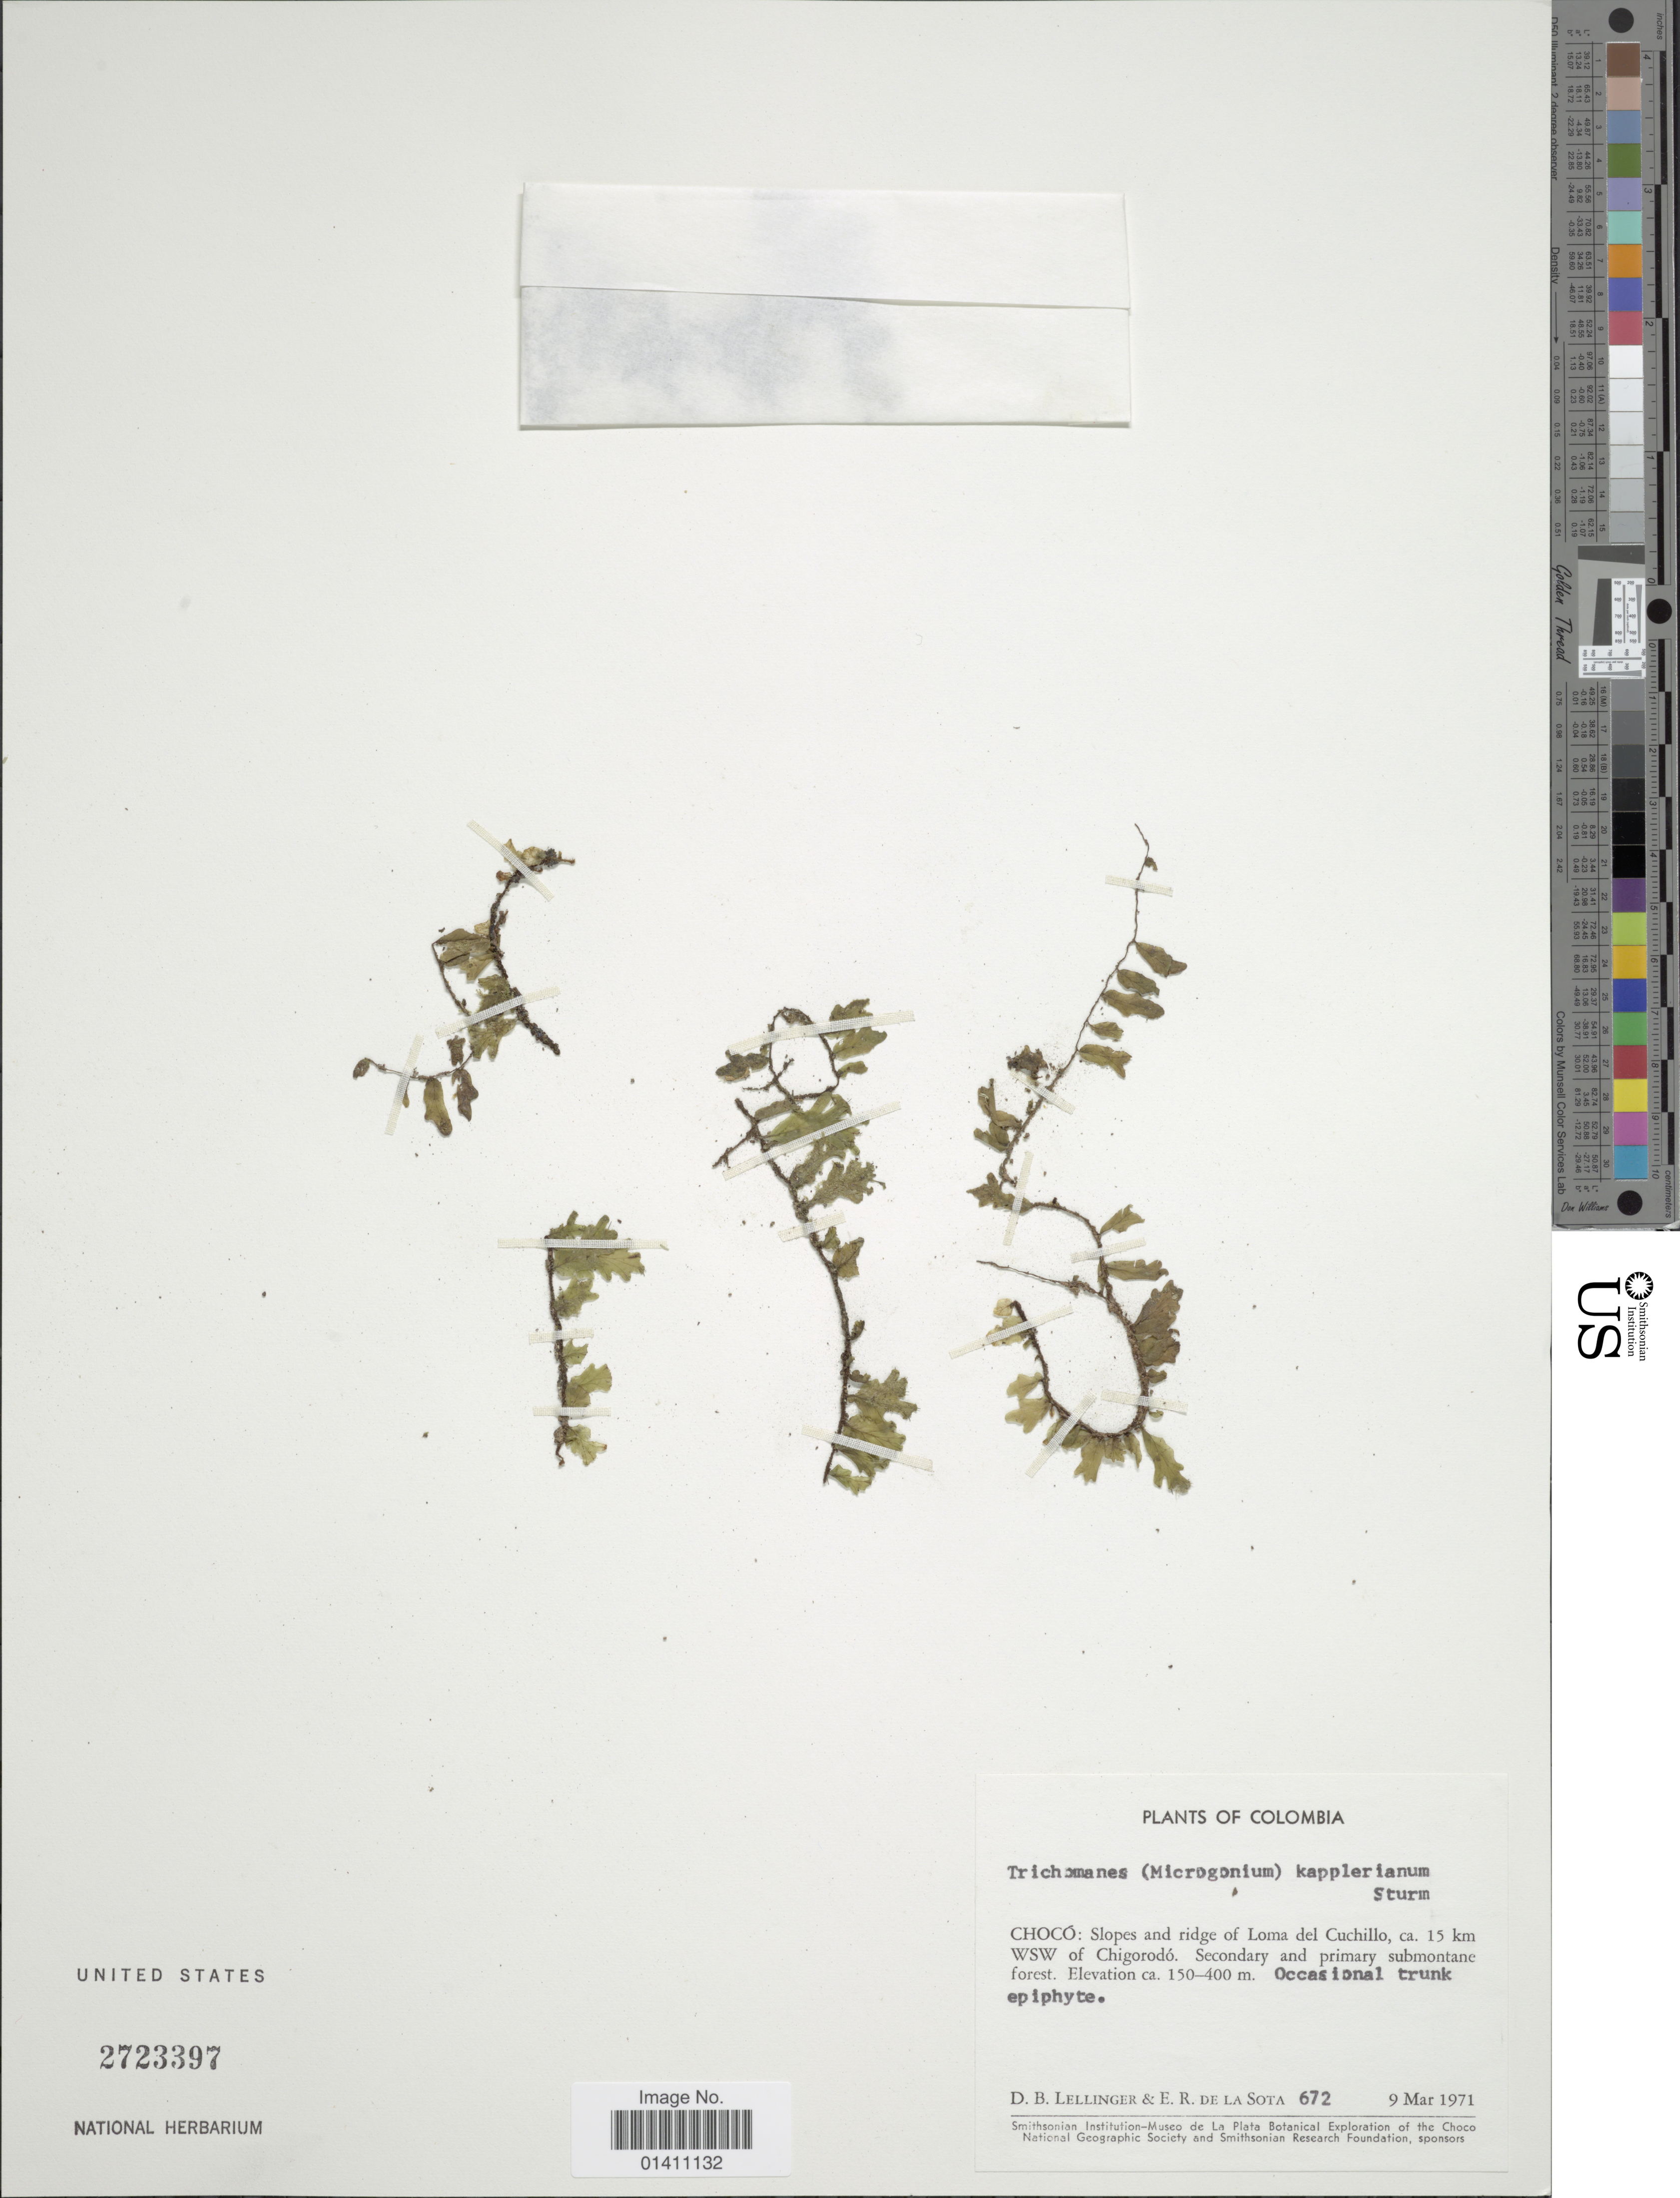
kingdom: Plantae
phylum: Tracheophyta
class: Polypodiopsida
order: Hymenophyllales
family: Hymenophyllaceae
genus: Didymoglossum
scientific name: Didymoglossum kapplerianum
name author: (Sturm) Ebihara & Dubuisson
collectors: D. B. Lellinger & E. R. de la Sota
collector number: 672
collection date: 1971-03-09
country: Colombia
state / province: Chocó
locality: Slopes and ridge, slopes and ridge of Loma del Cuchillo, ca. 15 km WSW of Chigorodo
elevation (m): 150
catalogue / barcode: US 2723397